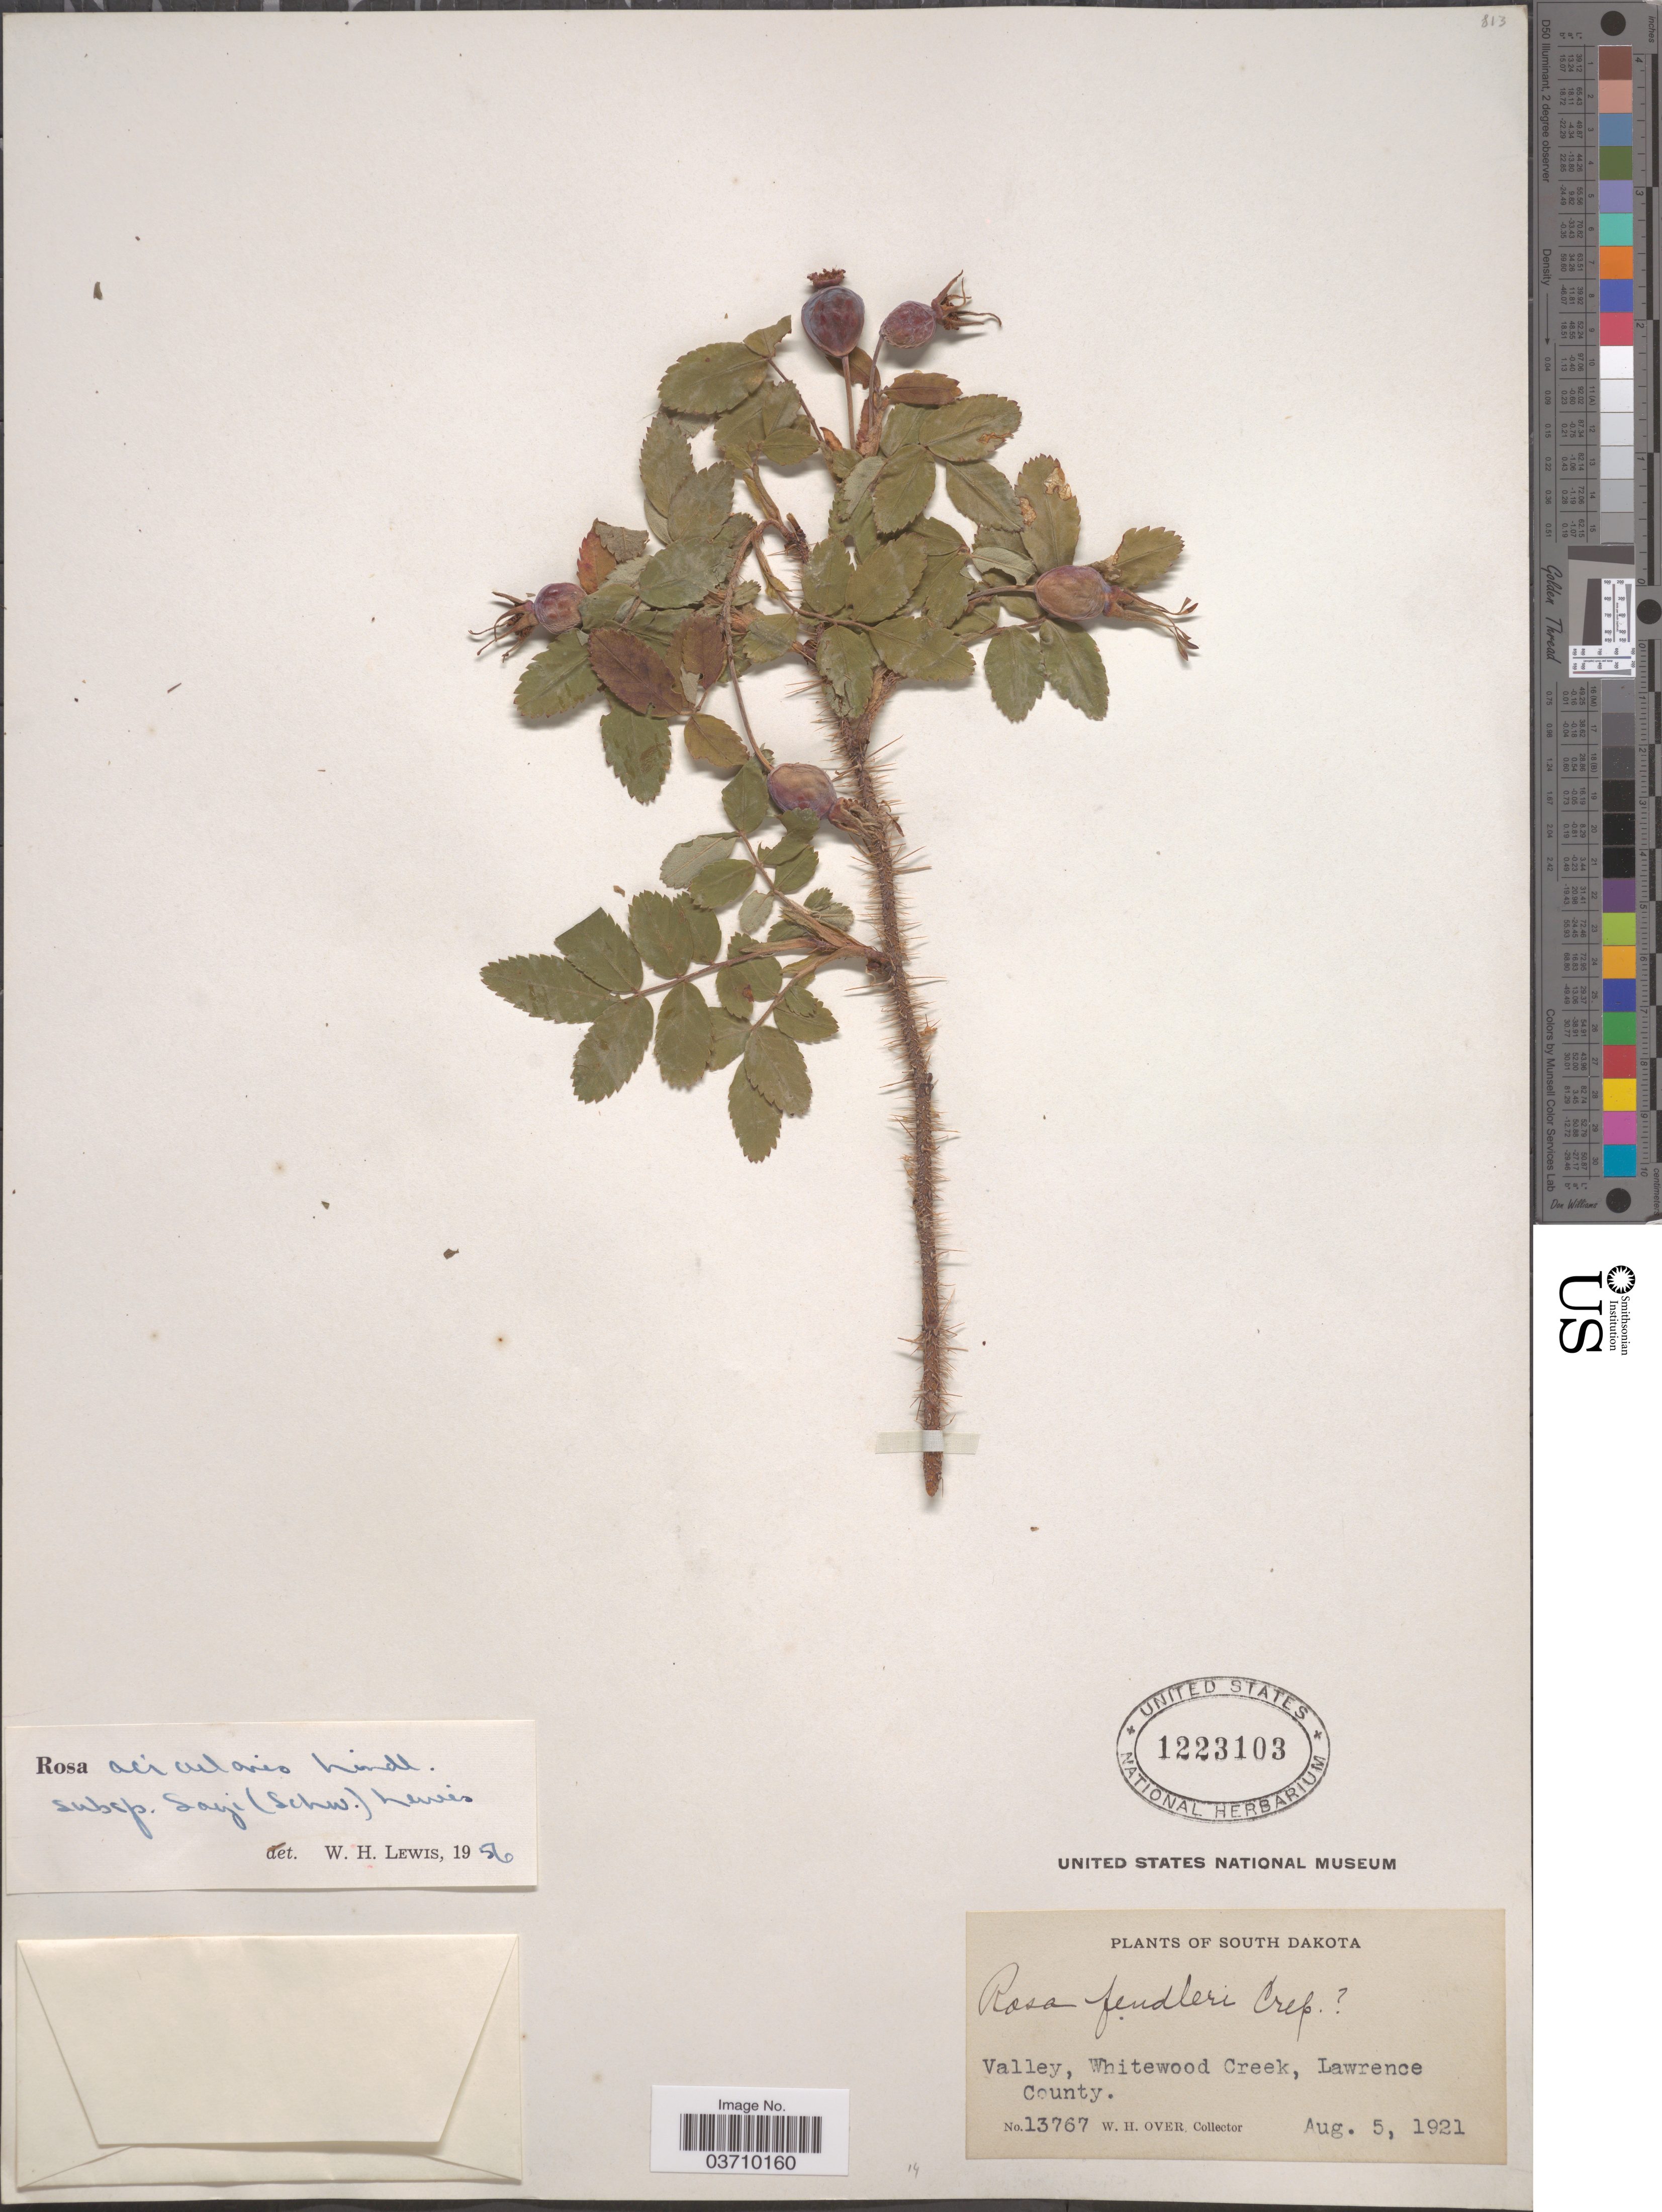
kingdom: Plantae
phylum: Tracheophyta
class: Magnoliopsida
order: Rosales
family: Rosaceae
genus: Rosa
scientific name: Rosa acicularis var. sayi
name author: (Schwein.) Rehder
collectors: W. Over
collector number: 13767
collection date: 1921-08-05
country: United States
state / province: South Dakota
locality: Valley, Whitewood Creek, Lawrence County.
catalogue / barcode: US 1223103